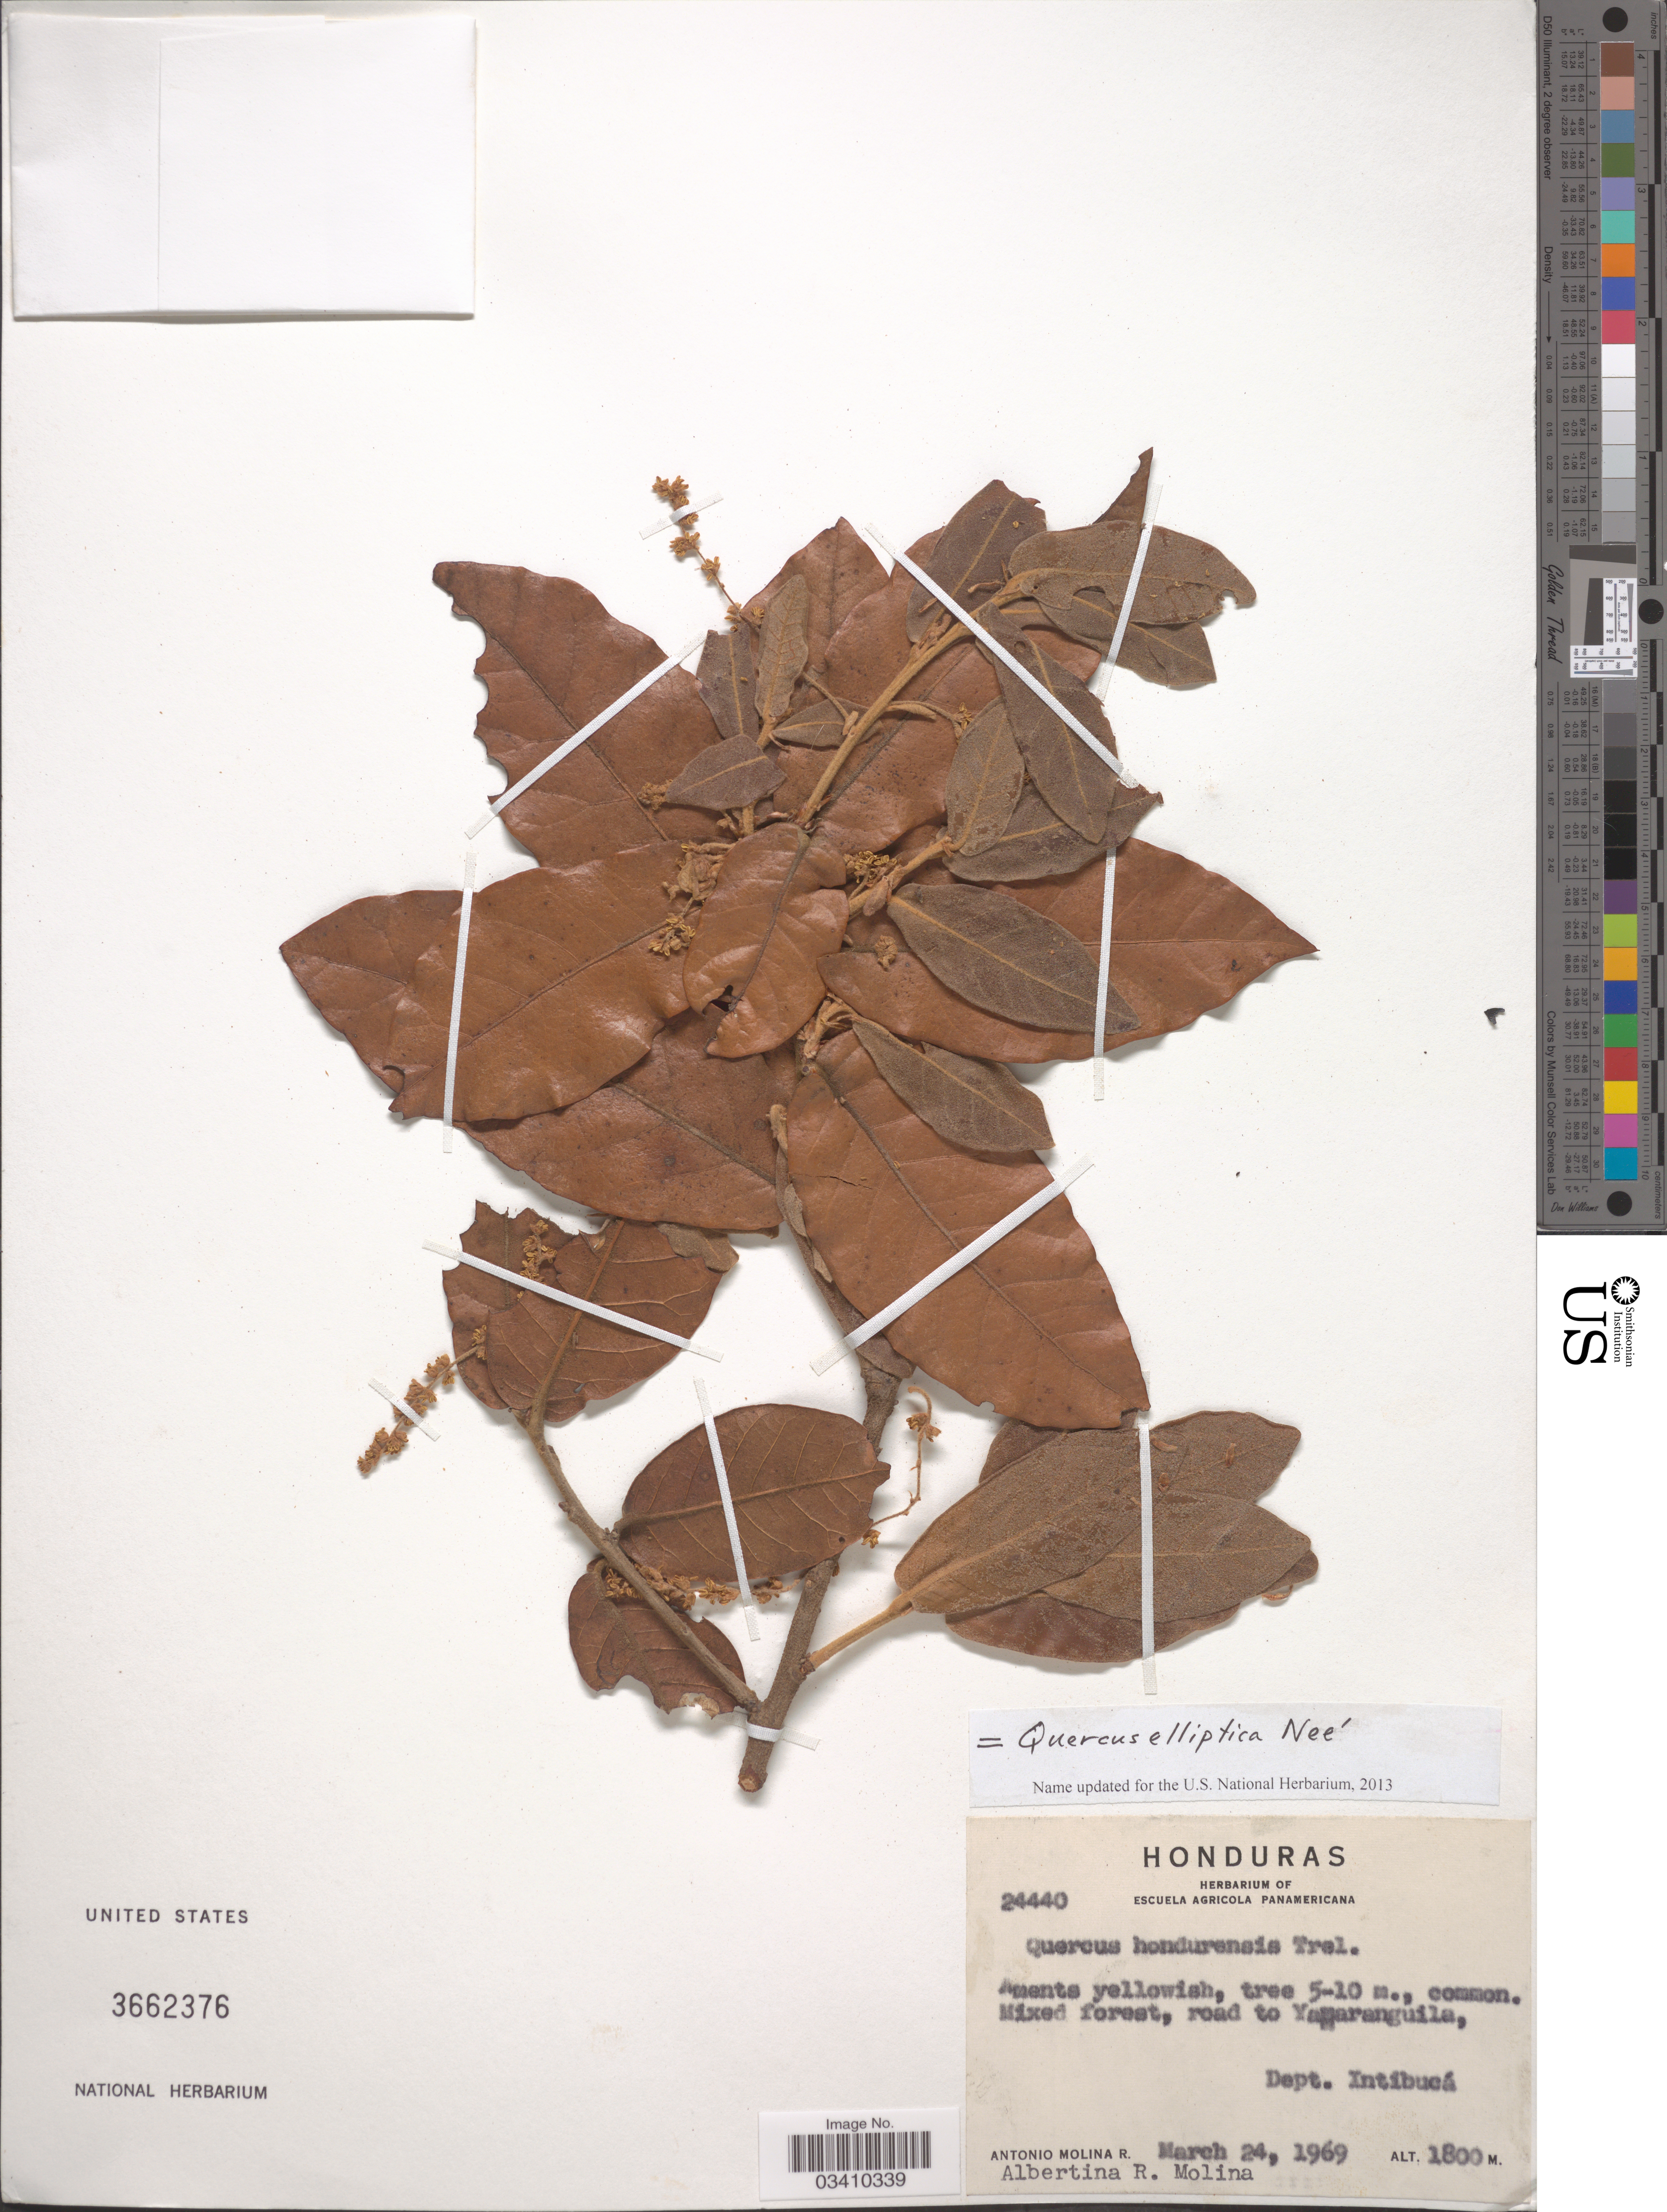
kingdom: Plantae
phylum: Tracheophyta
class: Magnoliopsida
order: Fagales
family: Fagaceae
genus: Quercus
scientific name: Quercus elliptica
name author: Née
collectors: A. Molina R. & A. R. Molina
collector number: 24440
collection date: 1969-03-24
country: Honduras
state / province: Intibuca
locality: Road to Yamaranguila, Dept. Intibucá.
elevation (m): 1800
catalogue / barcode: US 3662376